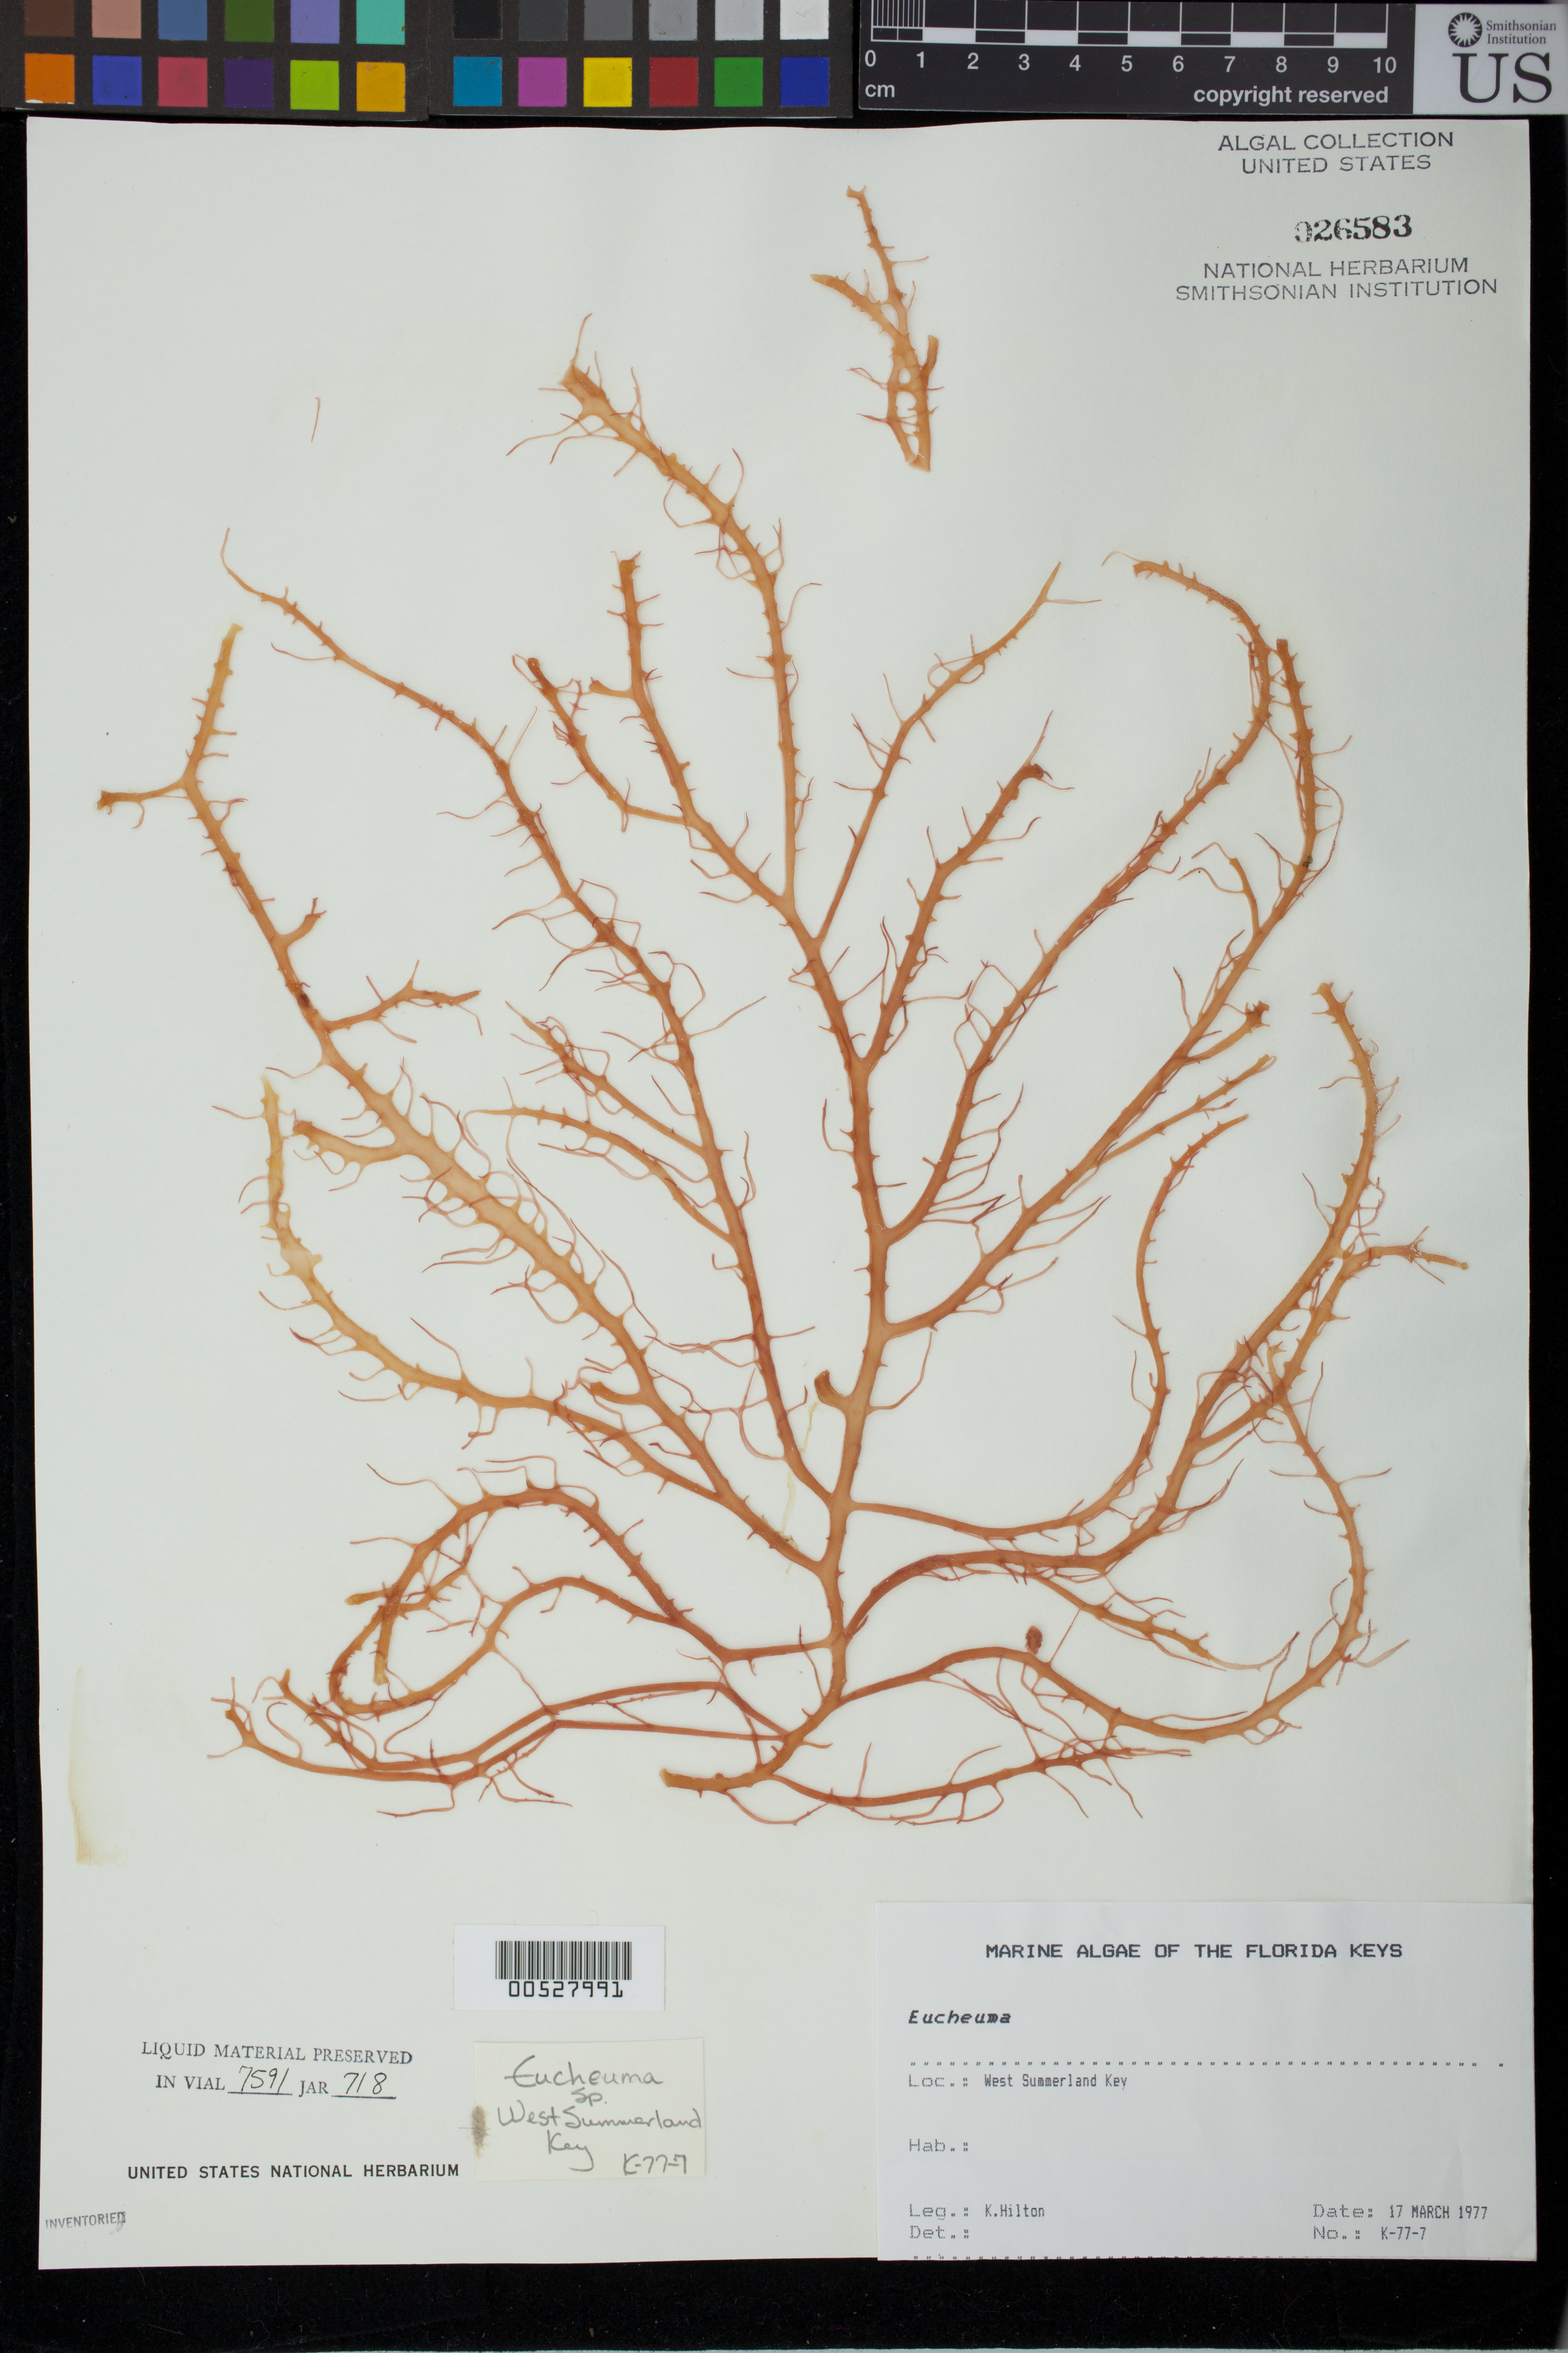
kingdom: Plantae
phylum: Rhodophyta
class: Florideophyceae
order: Gigartinales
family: Solieriaceae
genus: Eucheuma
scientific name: Eucheuma sp.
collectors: K. Hilton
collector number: K-77-7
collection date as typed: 17 Mar 1977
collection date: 1977-03-17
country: United States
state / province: Florida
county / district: Monroe County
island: West Summerland Key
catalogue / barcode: US 26583